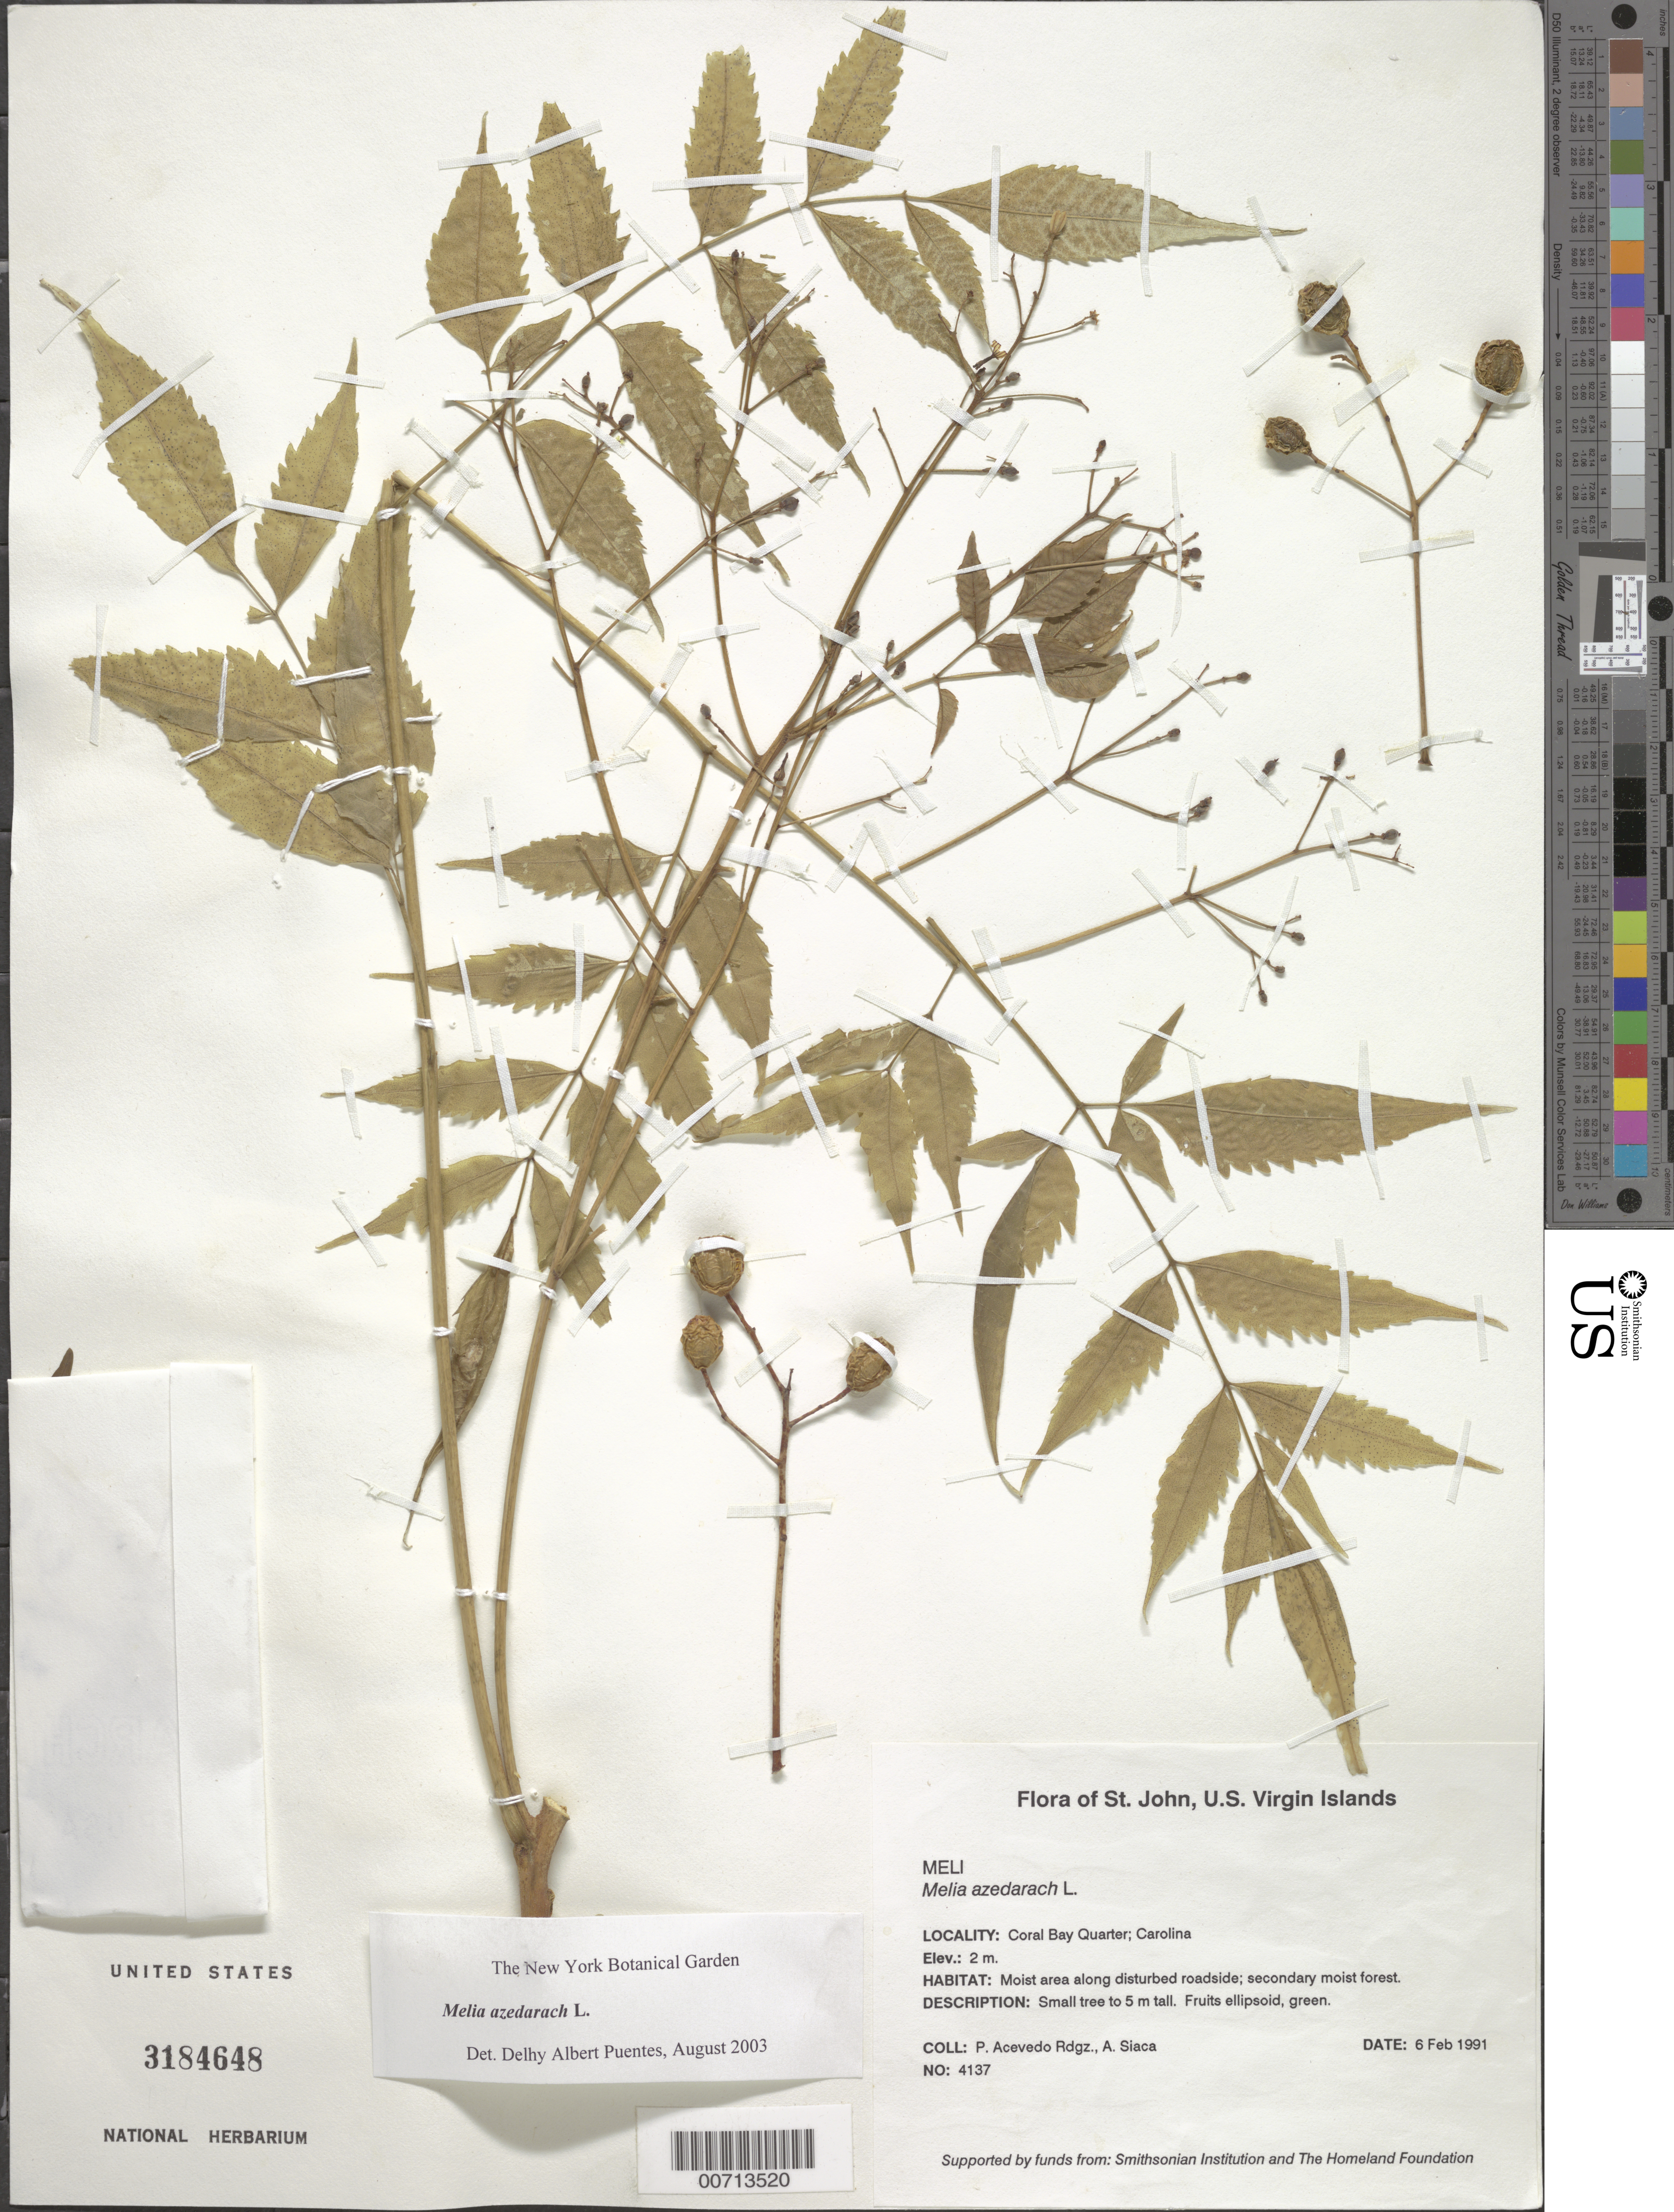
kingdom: Plantae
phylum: Tracheophyta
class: Magnoliopsida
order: Sapindales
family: Meliaceae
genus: Melia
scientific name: Melia azedarach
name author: L.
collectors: P. Acevedo-Rodr. & A. Siaca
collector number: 4137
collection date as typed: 06 Feb 1991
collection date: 1991-02-06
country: U.S. Virgin Islands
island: St. John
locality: Coral Bay Quarter; Carolina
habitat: Moist area along disturbed roadside; secondary moist forest.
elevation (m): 2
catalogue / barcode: US 3184648